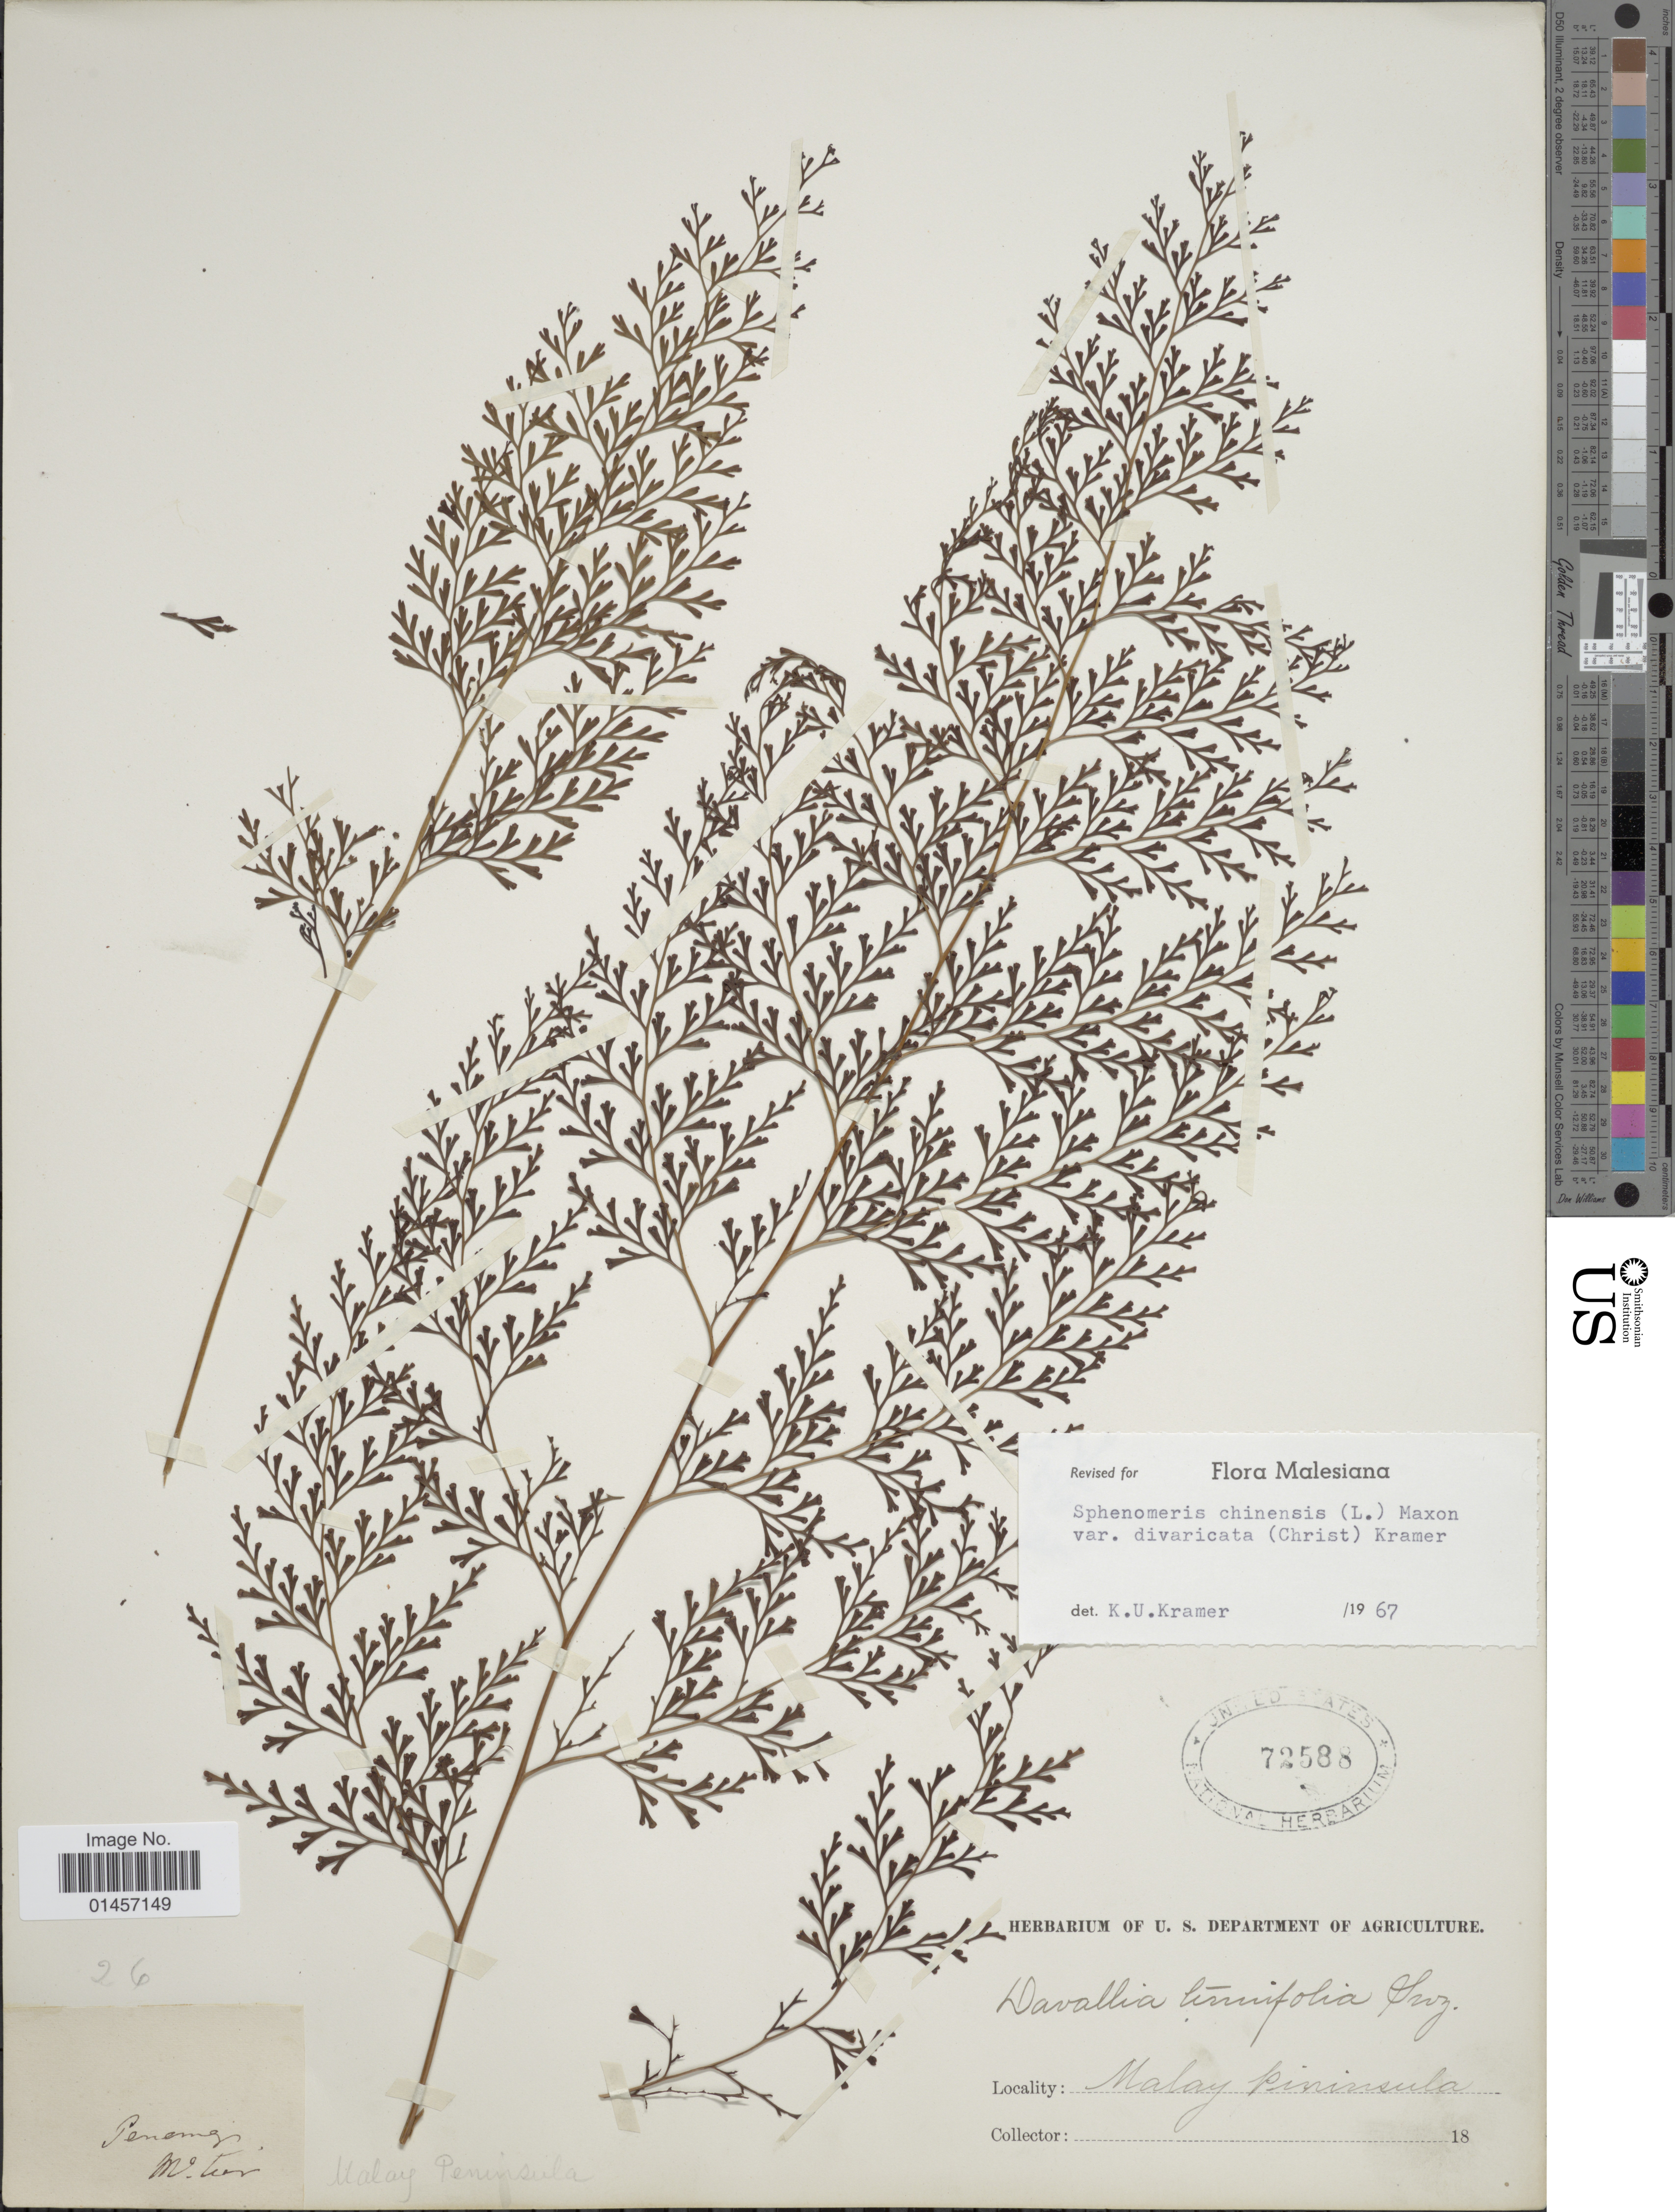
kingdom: Plantae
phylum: Tracheophyta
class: Polypodiopsida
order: Polypodiales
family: Lindsaeaceae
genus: Sphenomeris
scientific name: Sphenomeris chinensis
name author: (L.) Maxon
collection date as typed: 18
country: Malaysia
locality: Malay Peninsula, Penang.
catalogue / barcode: US 72588